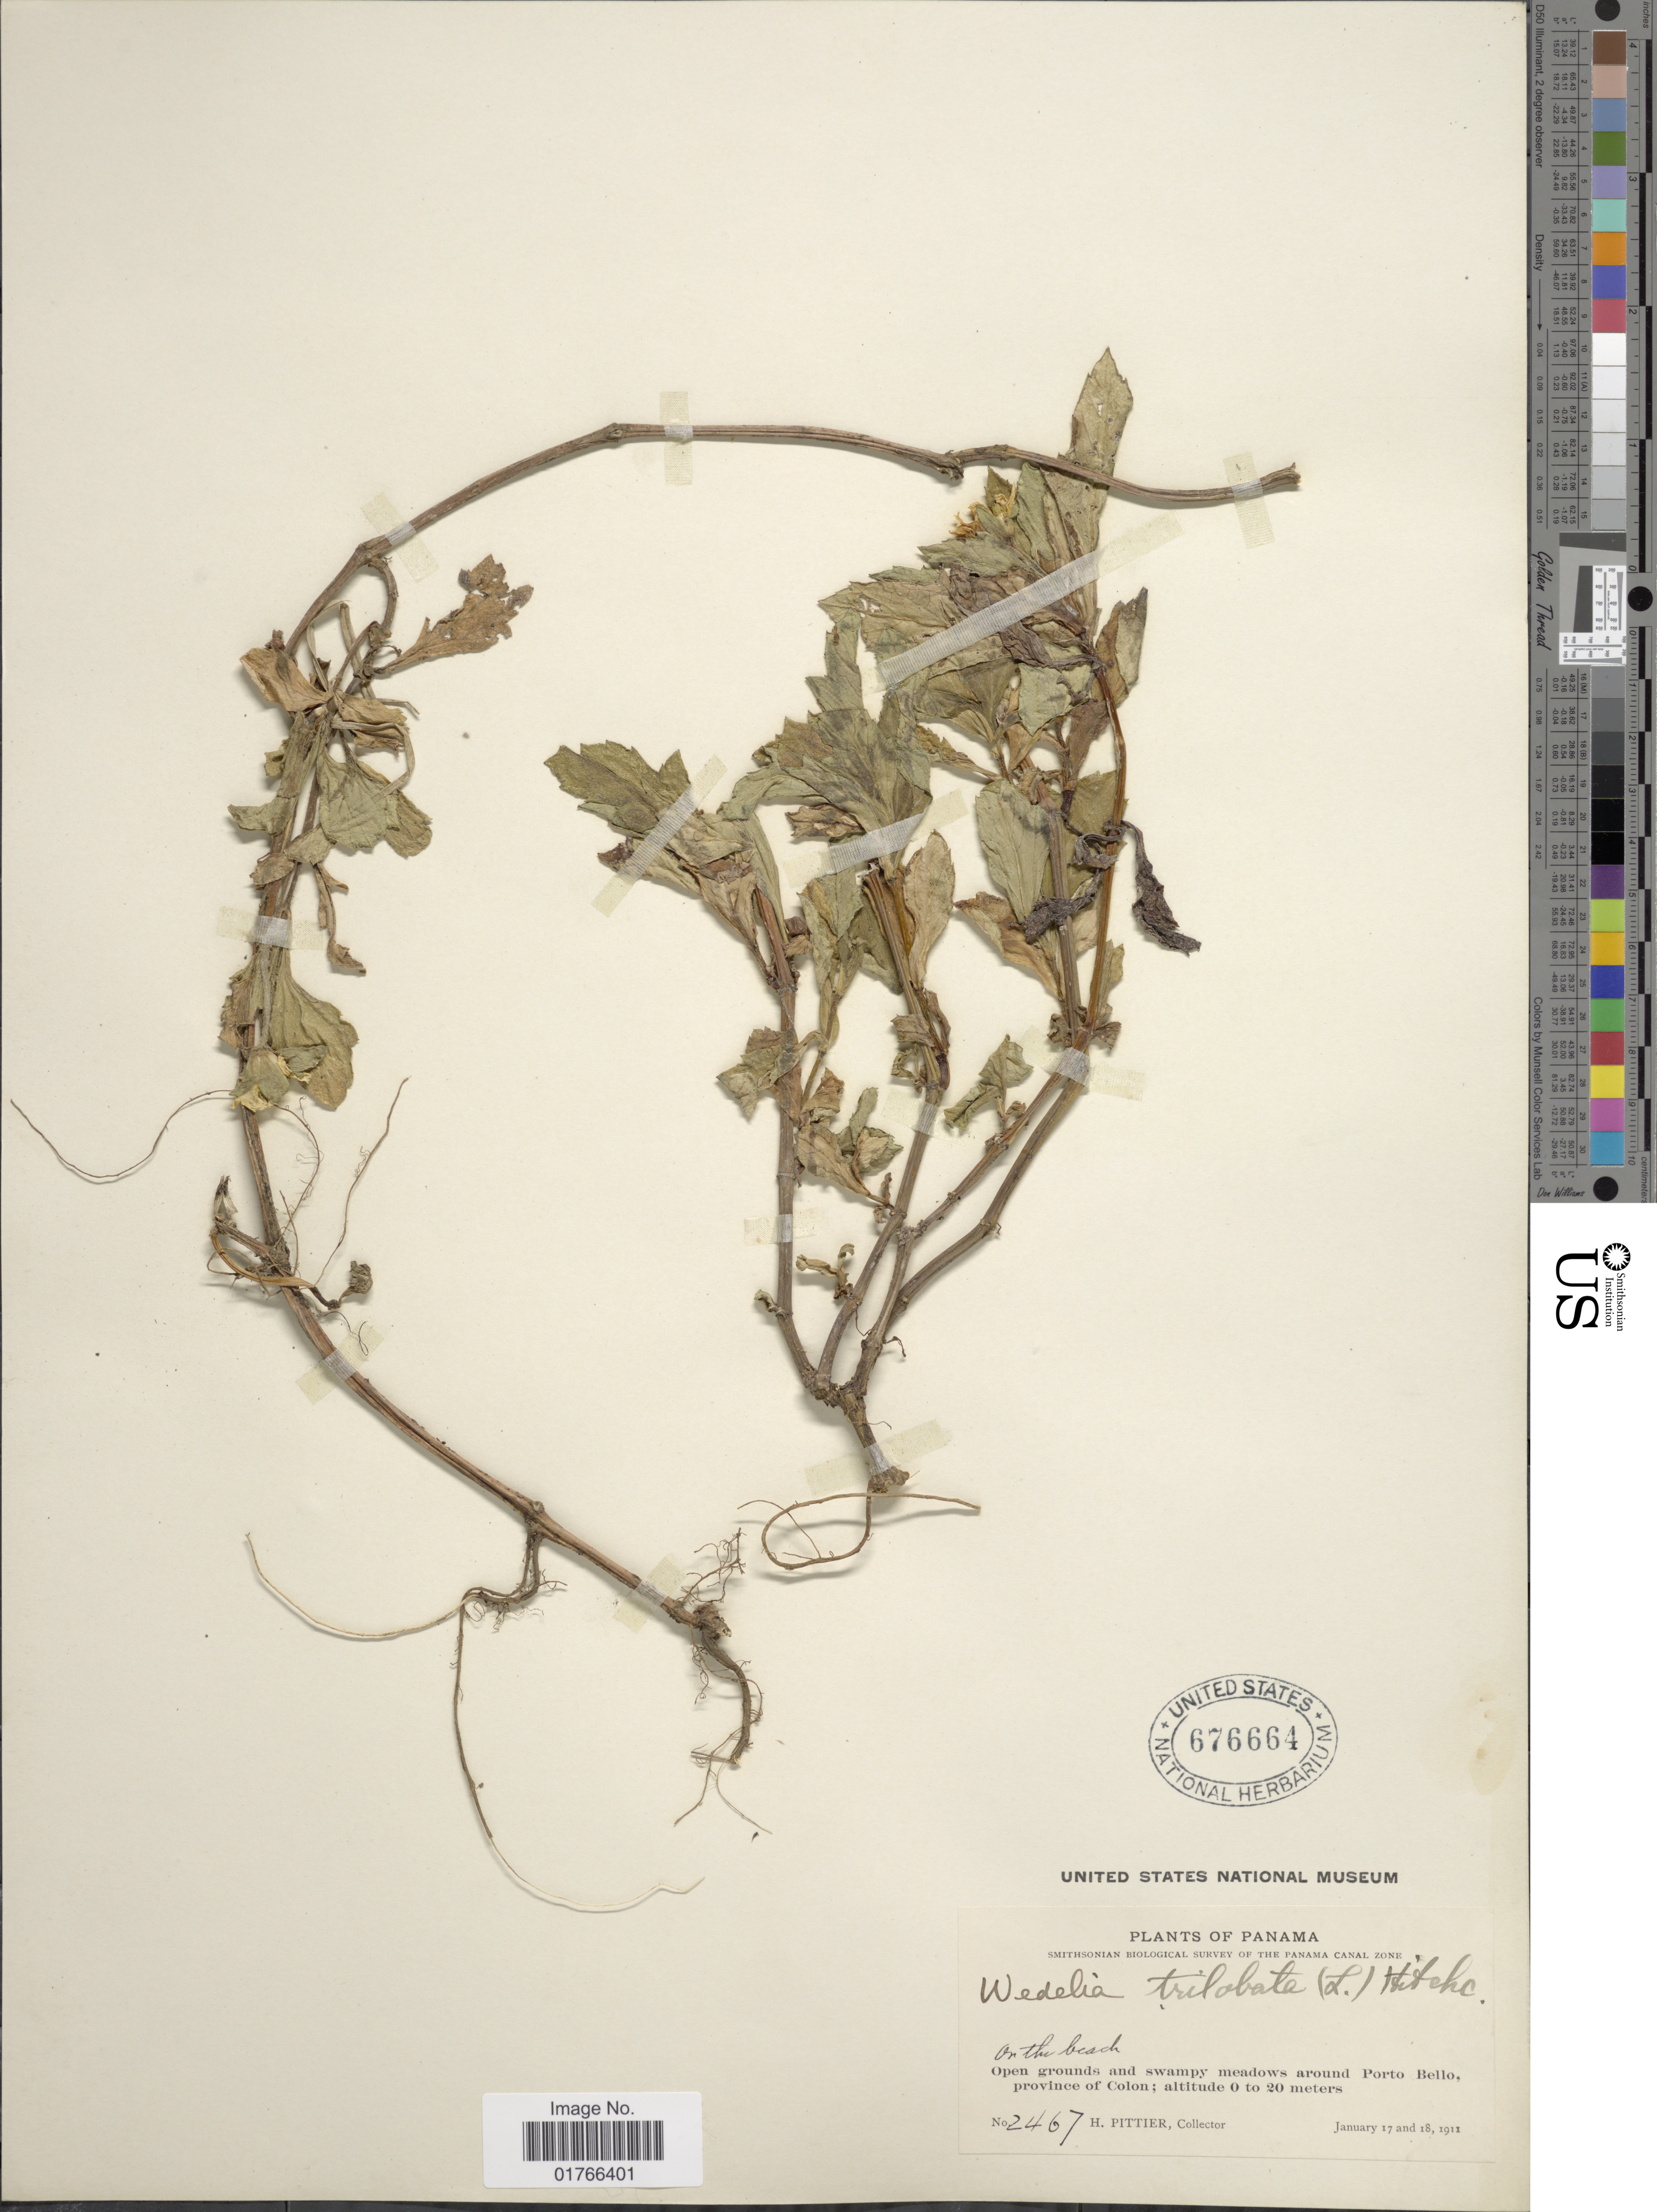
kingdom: Plantae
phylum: Tracheophyta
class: Magnoliopsida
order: Asterales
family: Asteraceae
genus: Sphagneticola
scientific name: Sphagneticola trilobata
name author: (L.) Pruski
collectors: H. F. Pittier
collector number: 2467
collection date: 1911-01-17/1911-01-18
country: Panama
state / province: Colón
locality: Around Porto Bello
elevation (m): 0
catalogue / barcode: US 676664